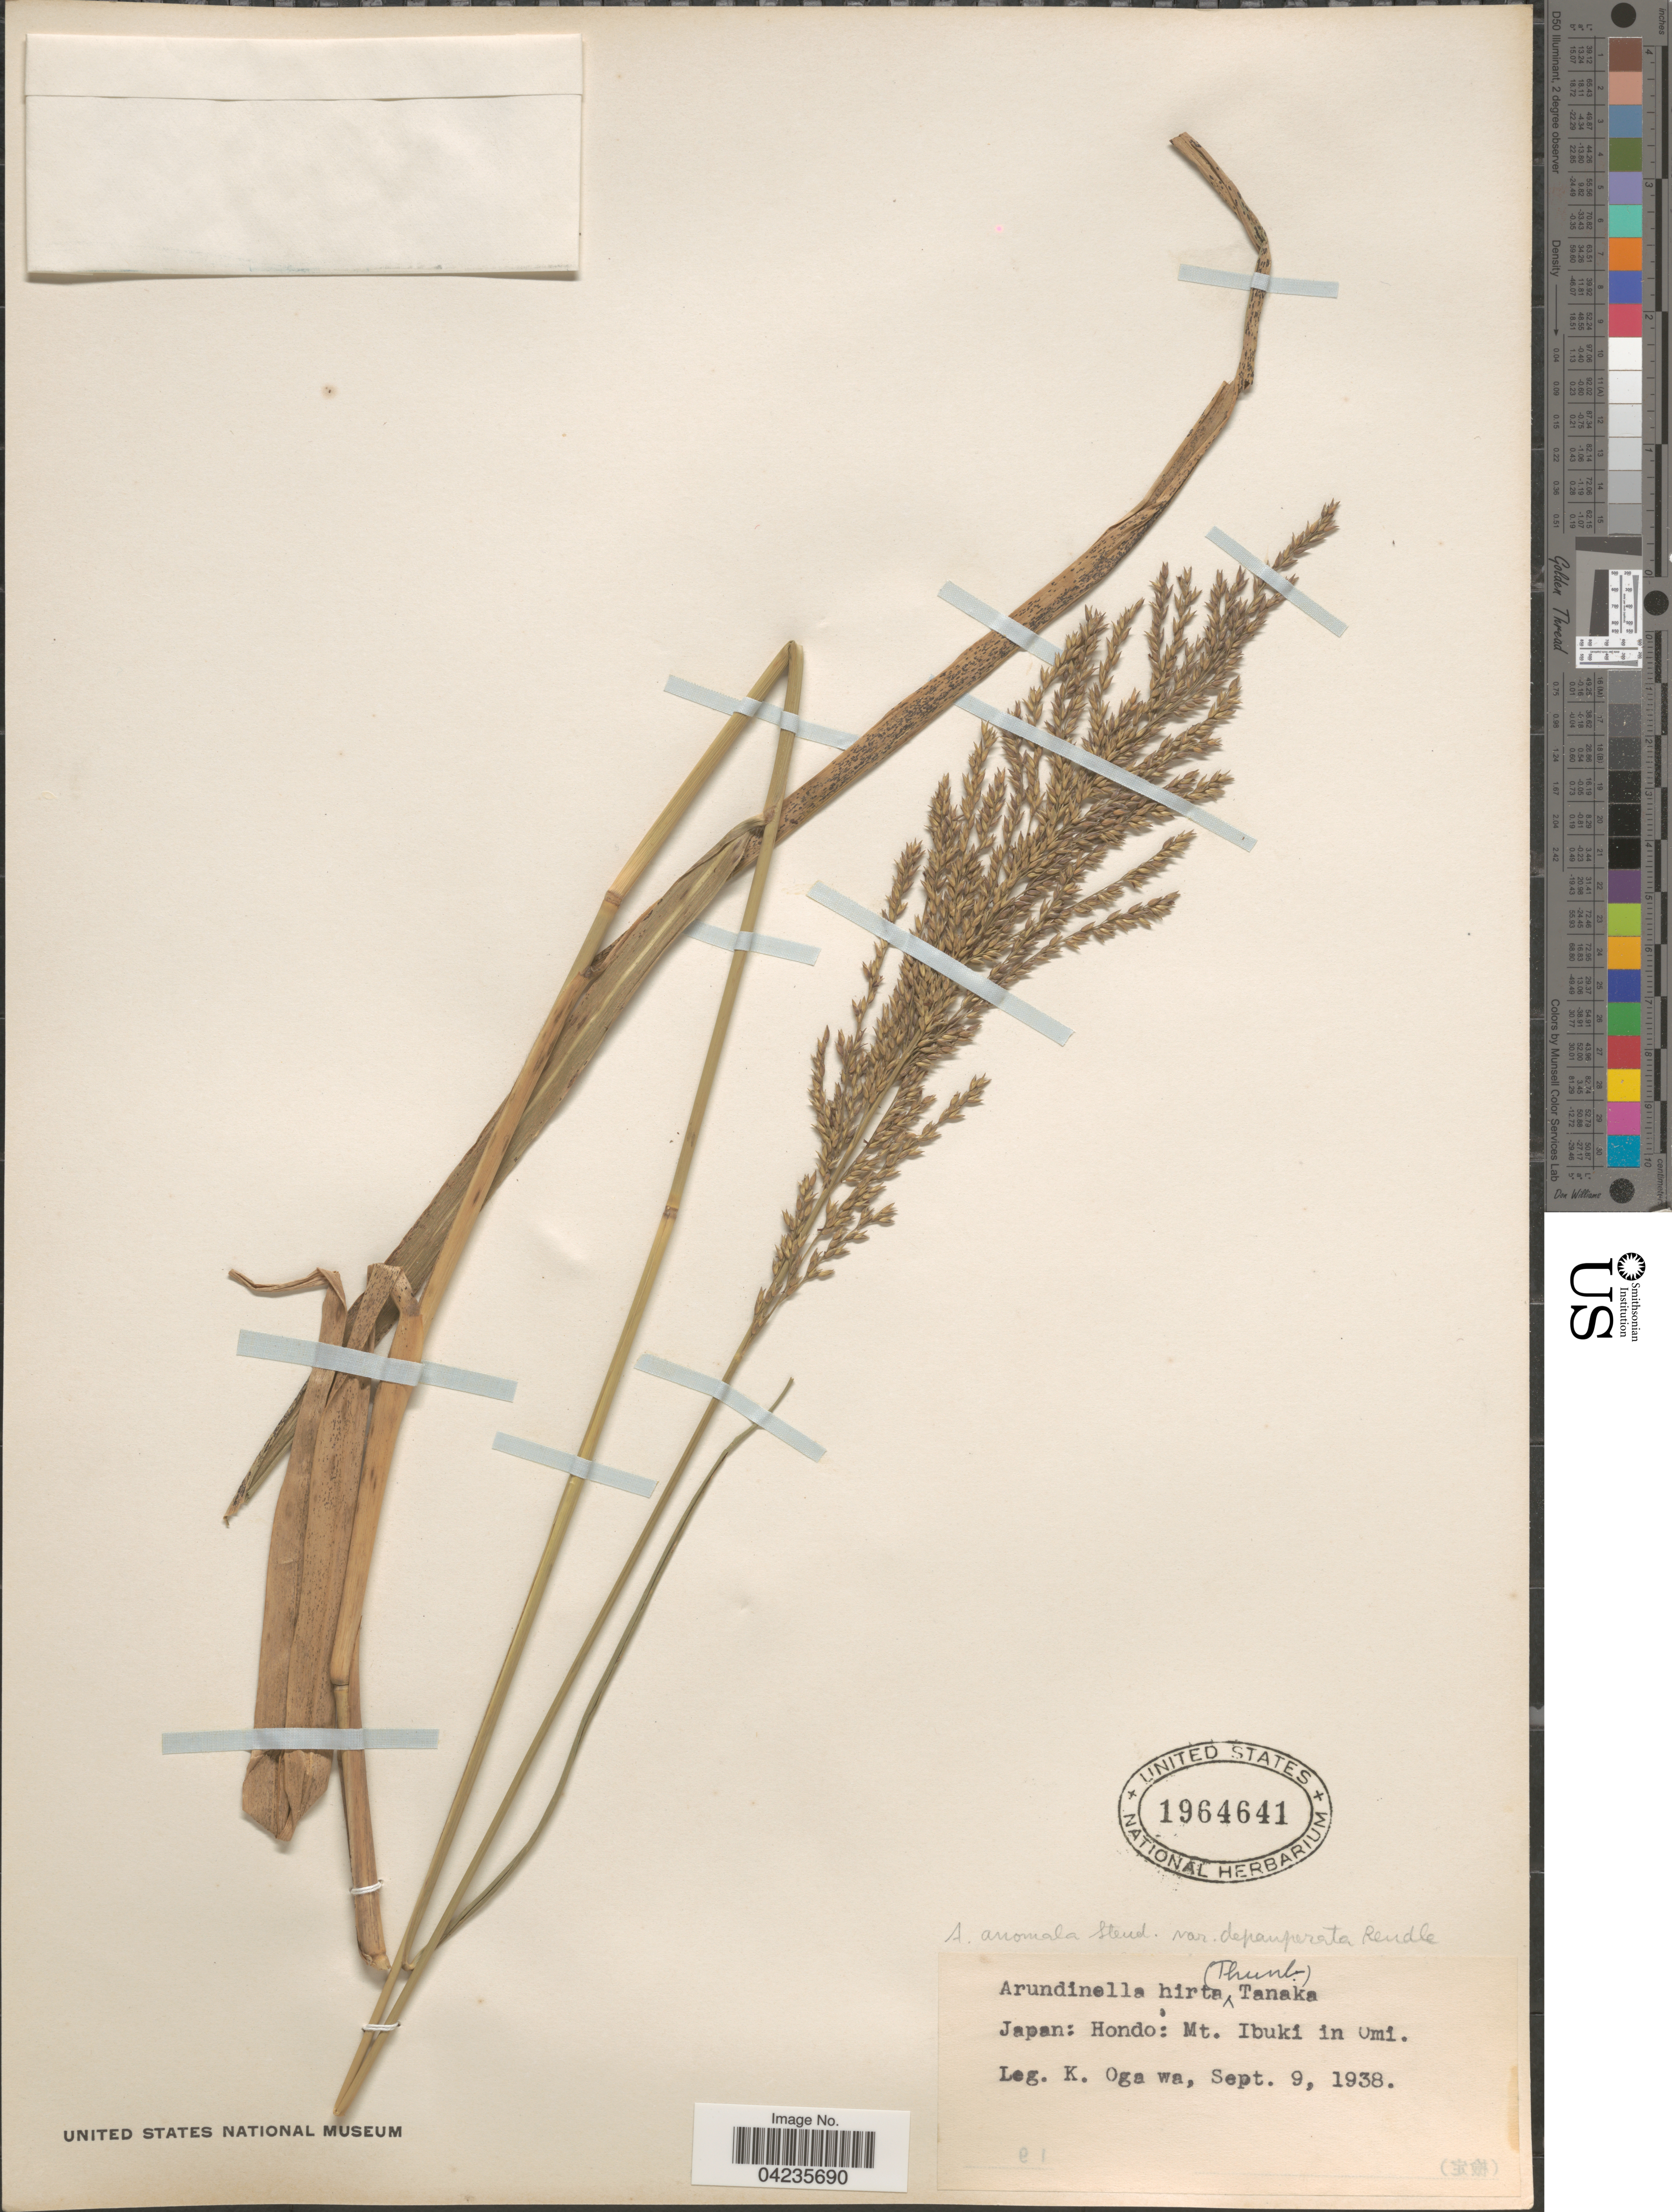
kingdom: Plantae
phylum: Tracheophyta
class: Liliopsida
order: Poales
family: Poaceae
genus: Arundinella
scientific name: Arundinella hirta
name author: (Thunb.) Tanaka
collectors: K. Ogawa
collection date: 1938-09-09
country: Japan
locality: Hondo: Mt. Ibuki in Umi.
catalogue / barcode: US 1964641